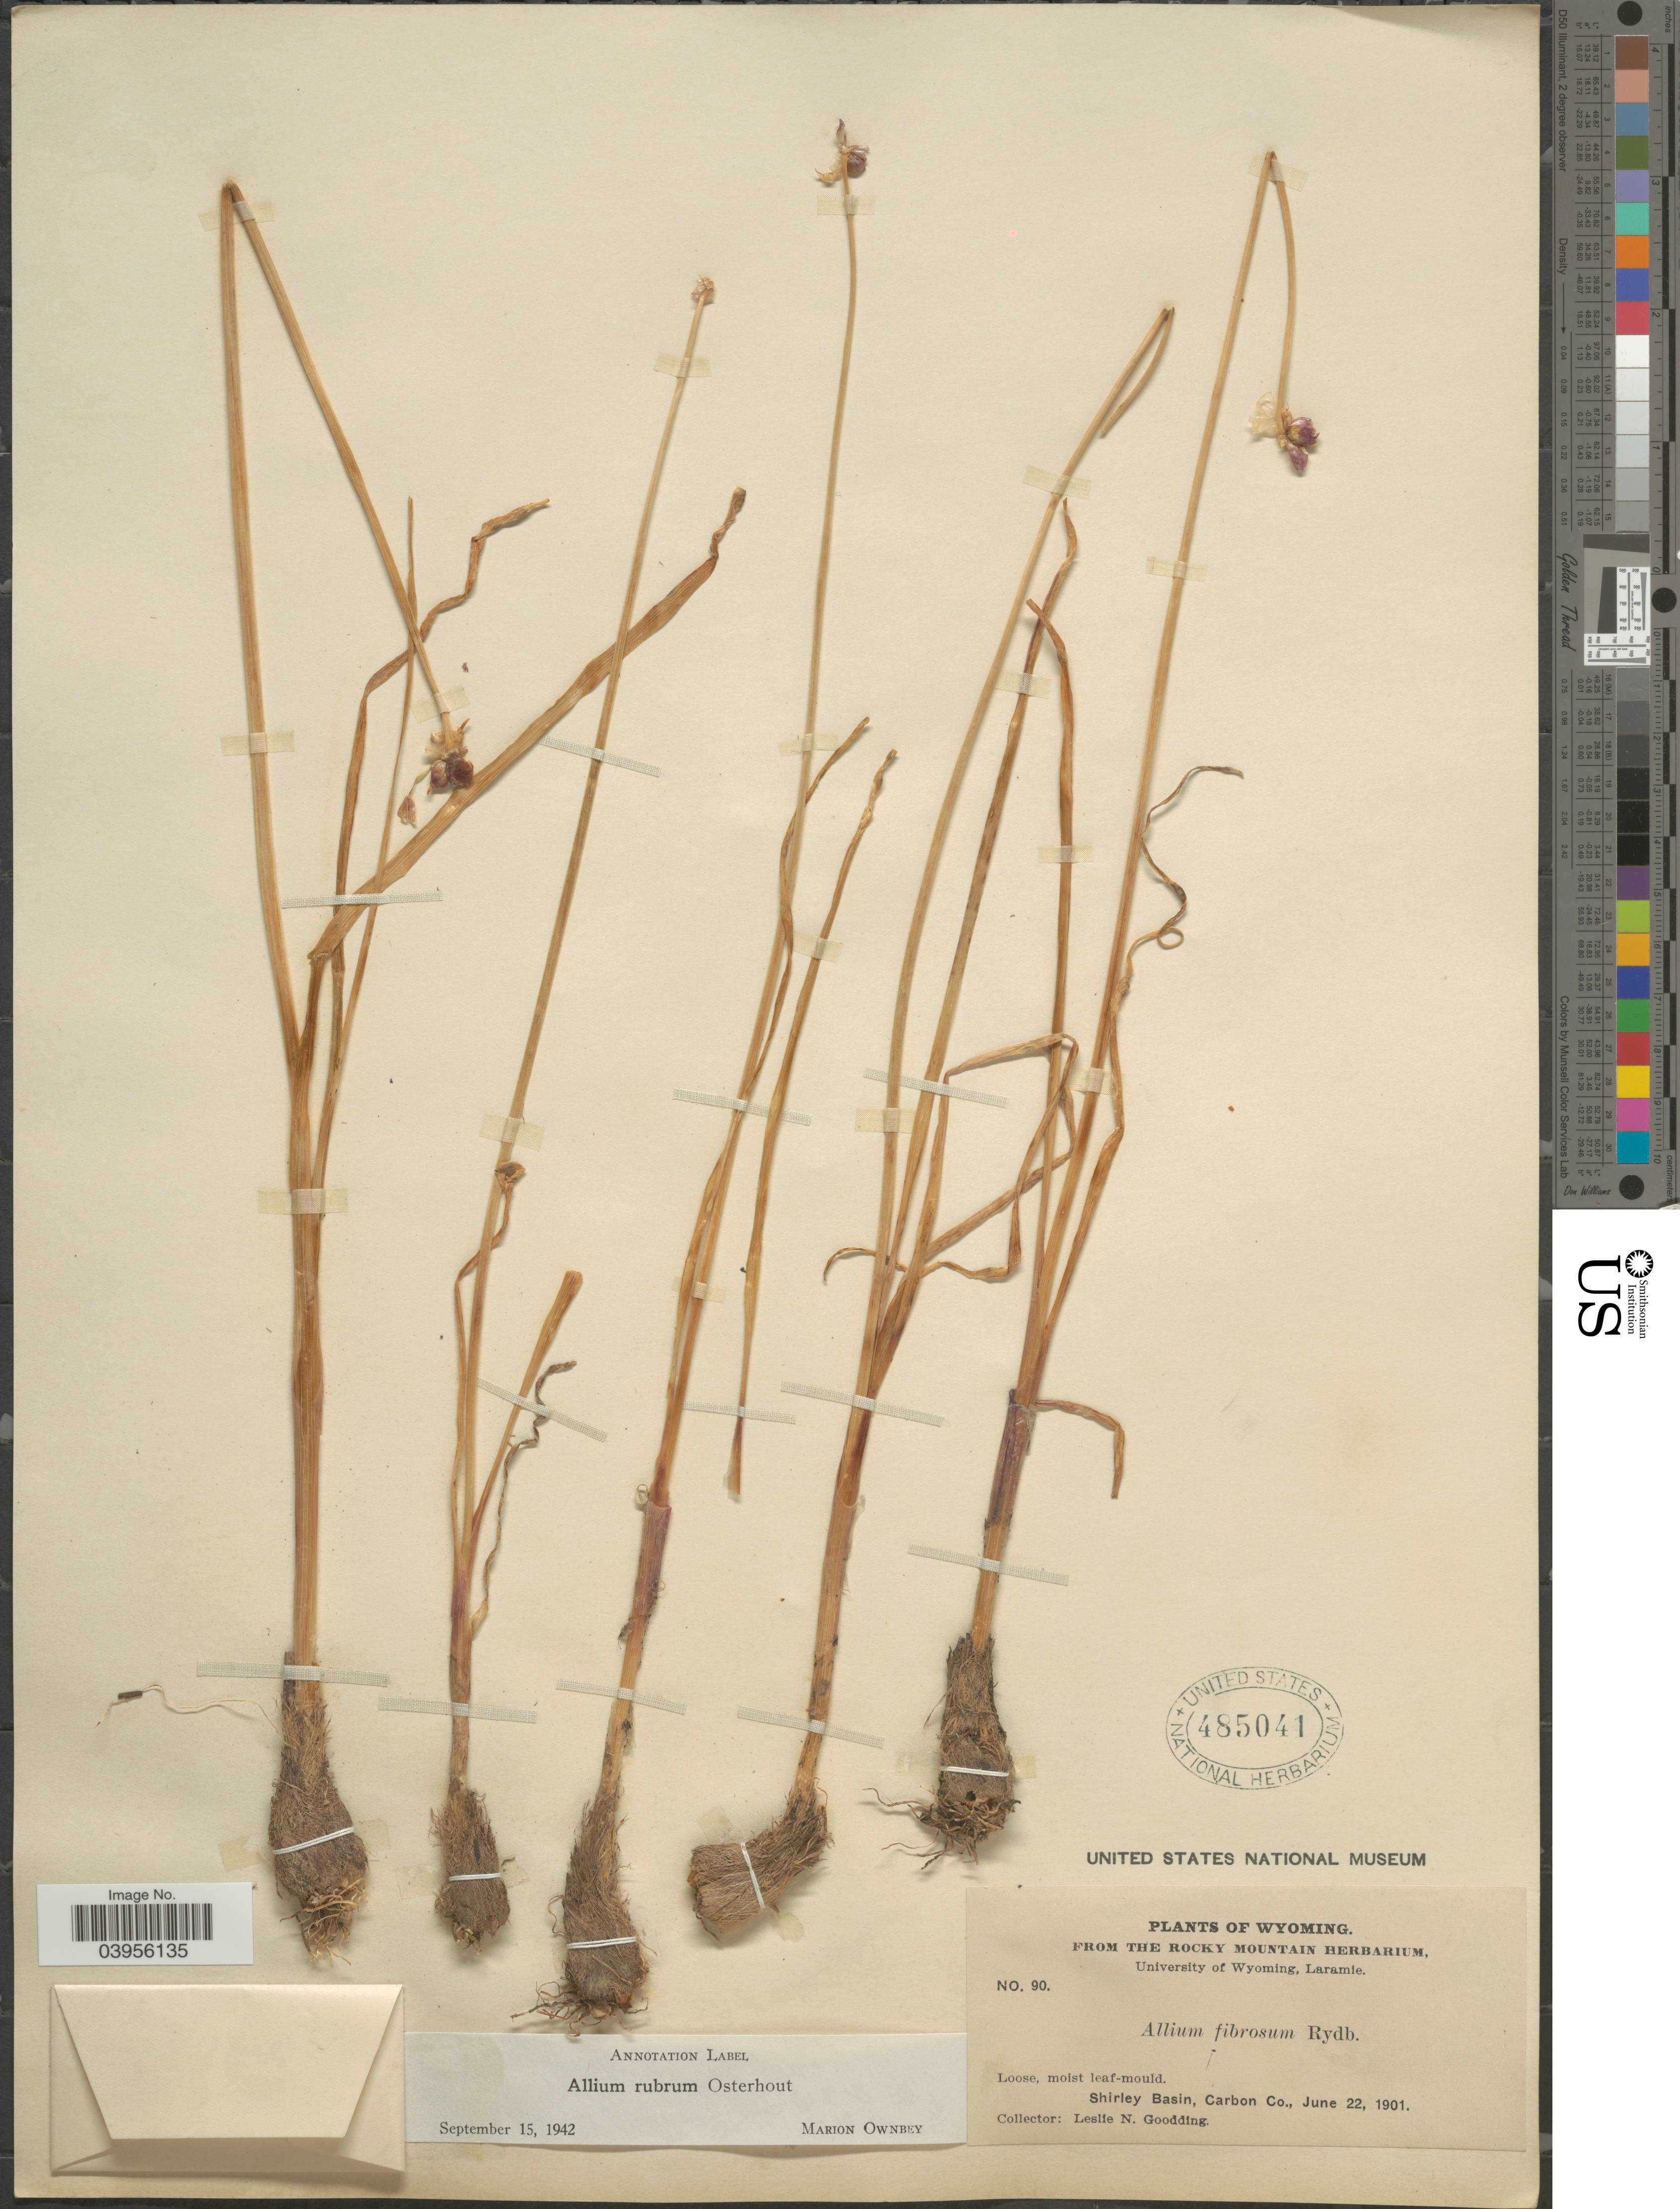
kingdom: Plantae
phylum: Tracheophyta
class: Liliopsida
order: Asparagales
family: Amaryllidaceae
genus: Allium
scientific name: Allium geyeri var. tenerum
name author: M.E. Jones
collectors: L. N. Goodding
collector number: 90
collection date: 1901-06-22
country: United States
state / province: Wyoming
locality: Shirley Basin, Carbon Co.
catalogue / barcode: US 485041